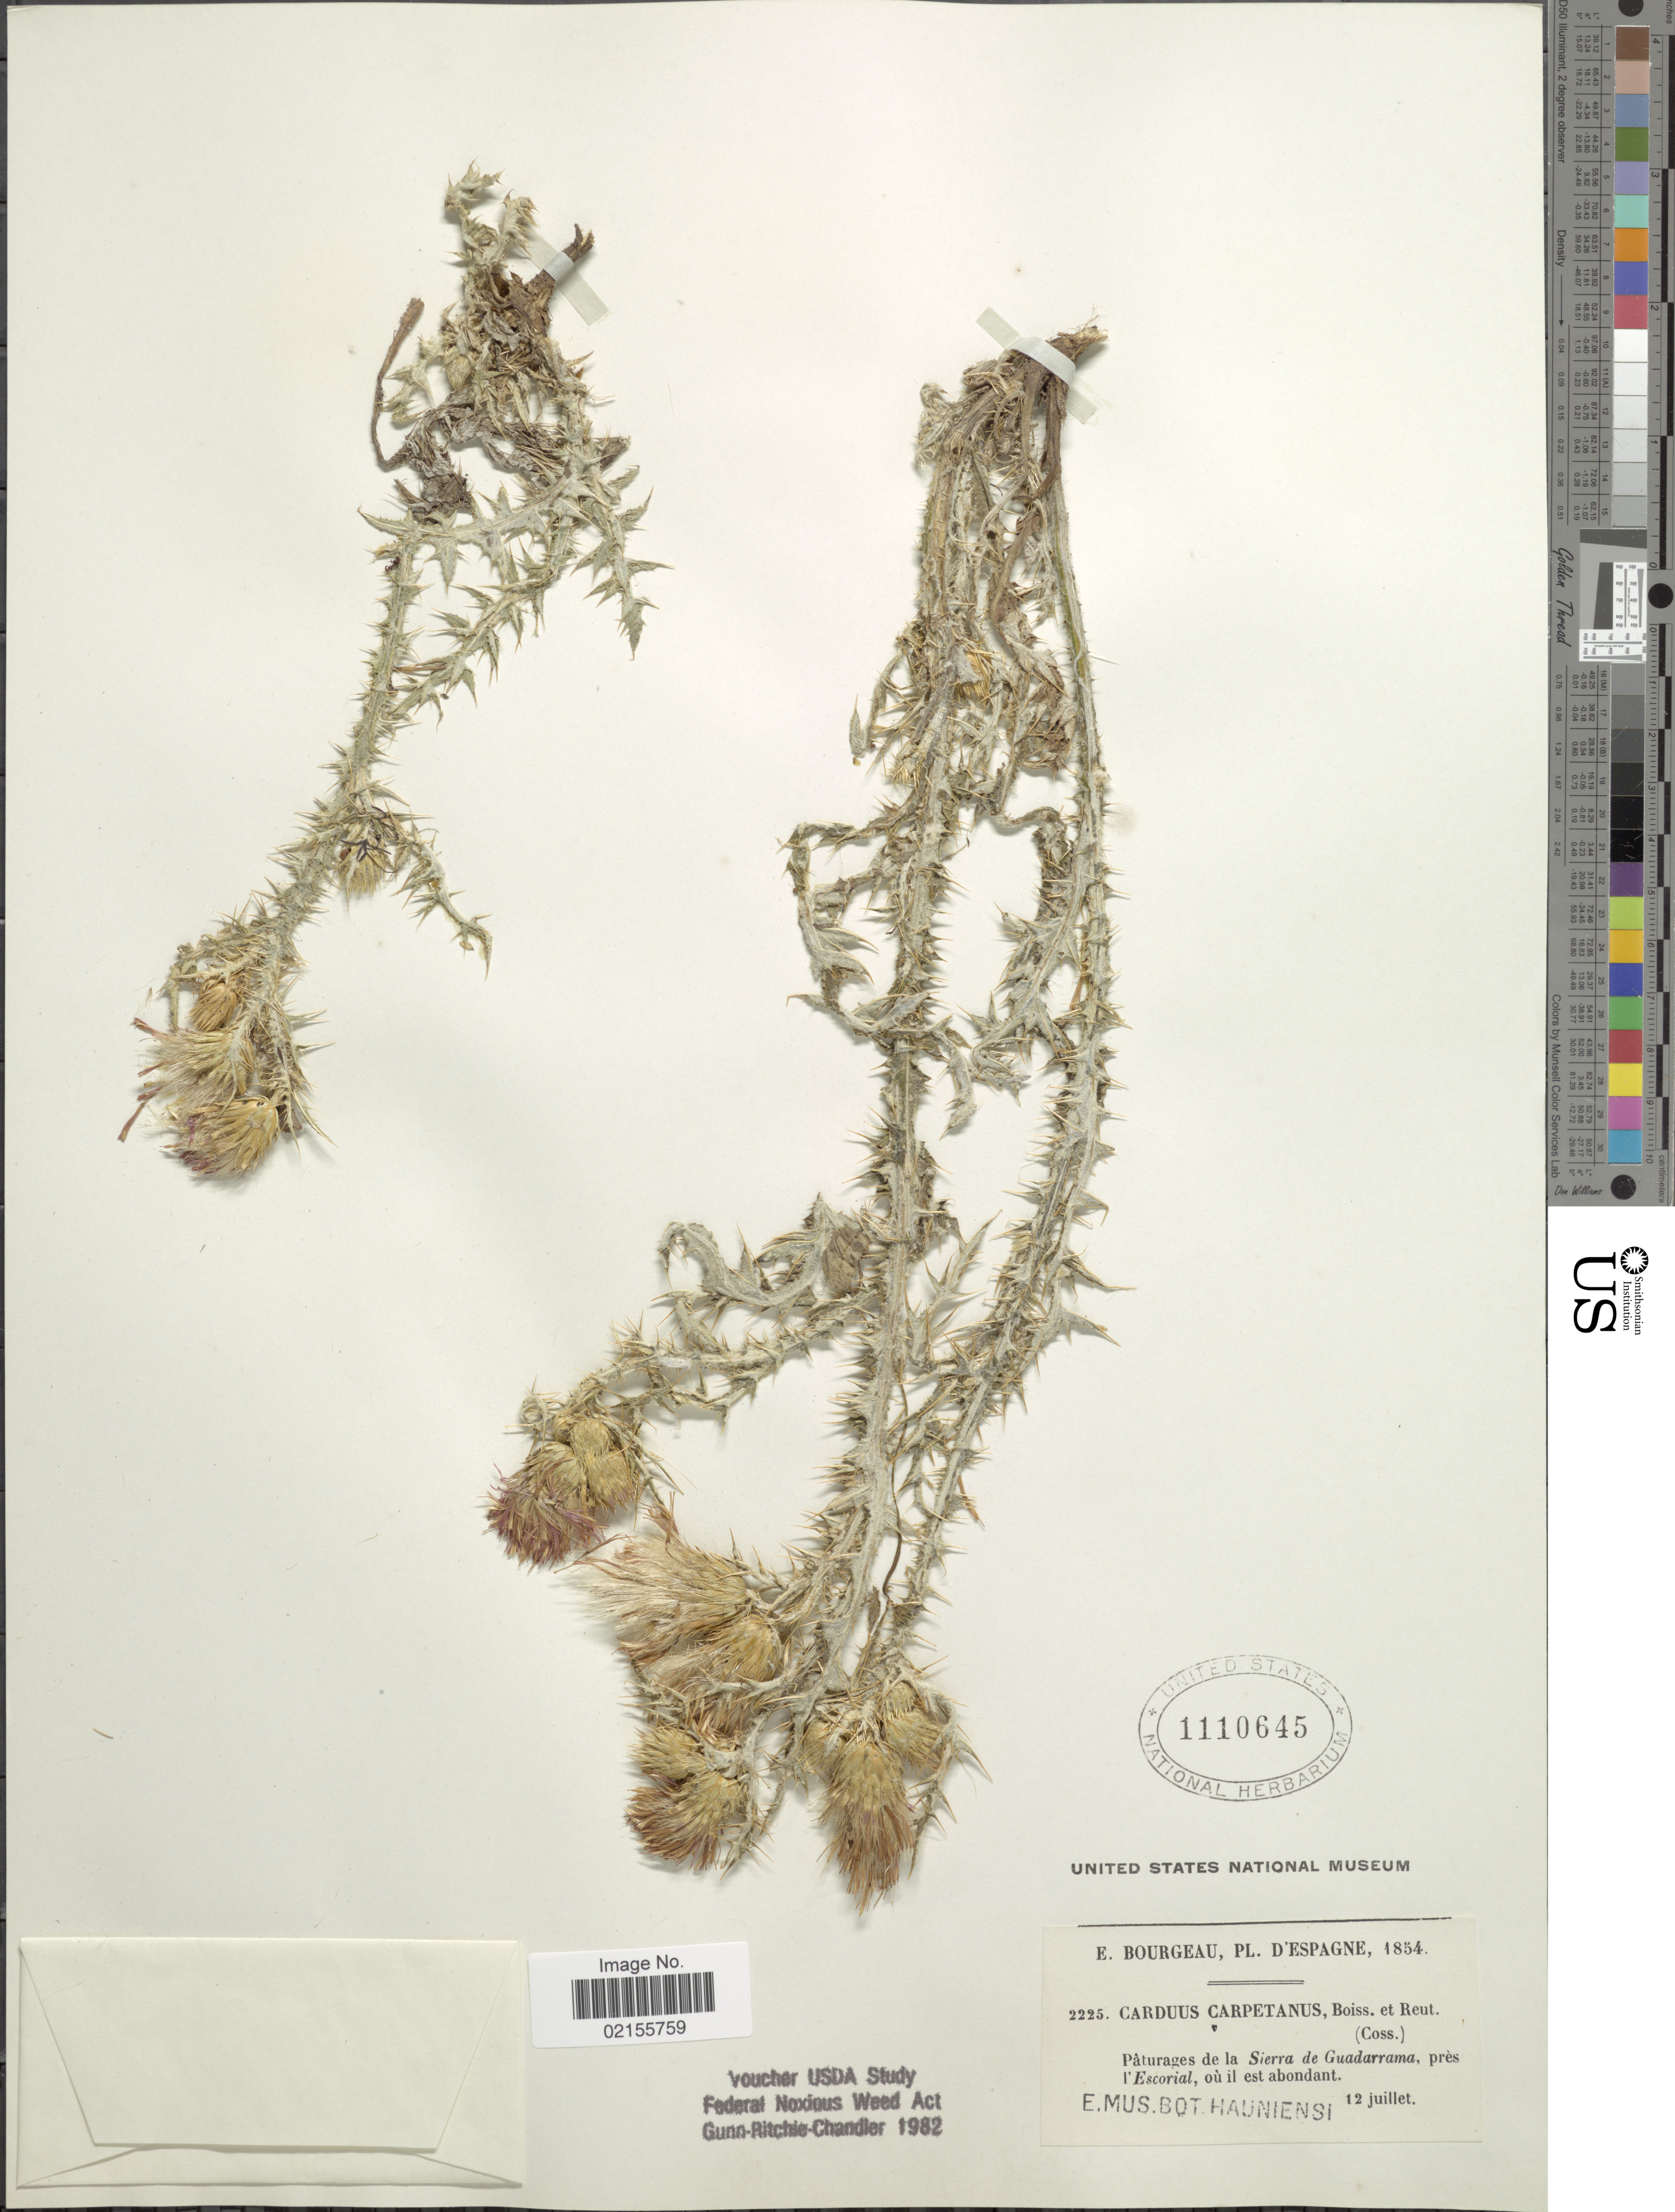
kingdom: Plantae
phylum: Tracheophyta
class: Magnoliopsida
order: Asterales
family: Asteraceae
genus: Carduus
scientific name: Carduus carpetanus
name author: Boiss. & Reut.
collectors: E. Bourgeau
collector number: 2225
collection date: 1854-07-12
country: Spain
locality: Pâturages de la Sierra de Guaddarrama, près l'Escorial, oú il est abondant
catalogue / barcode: US 1110645